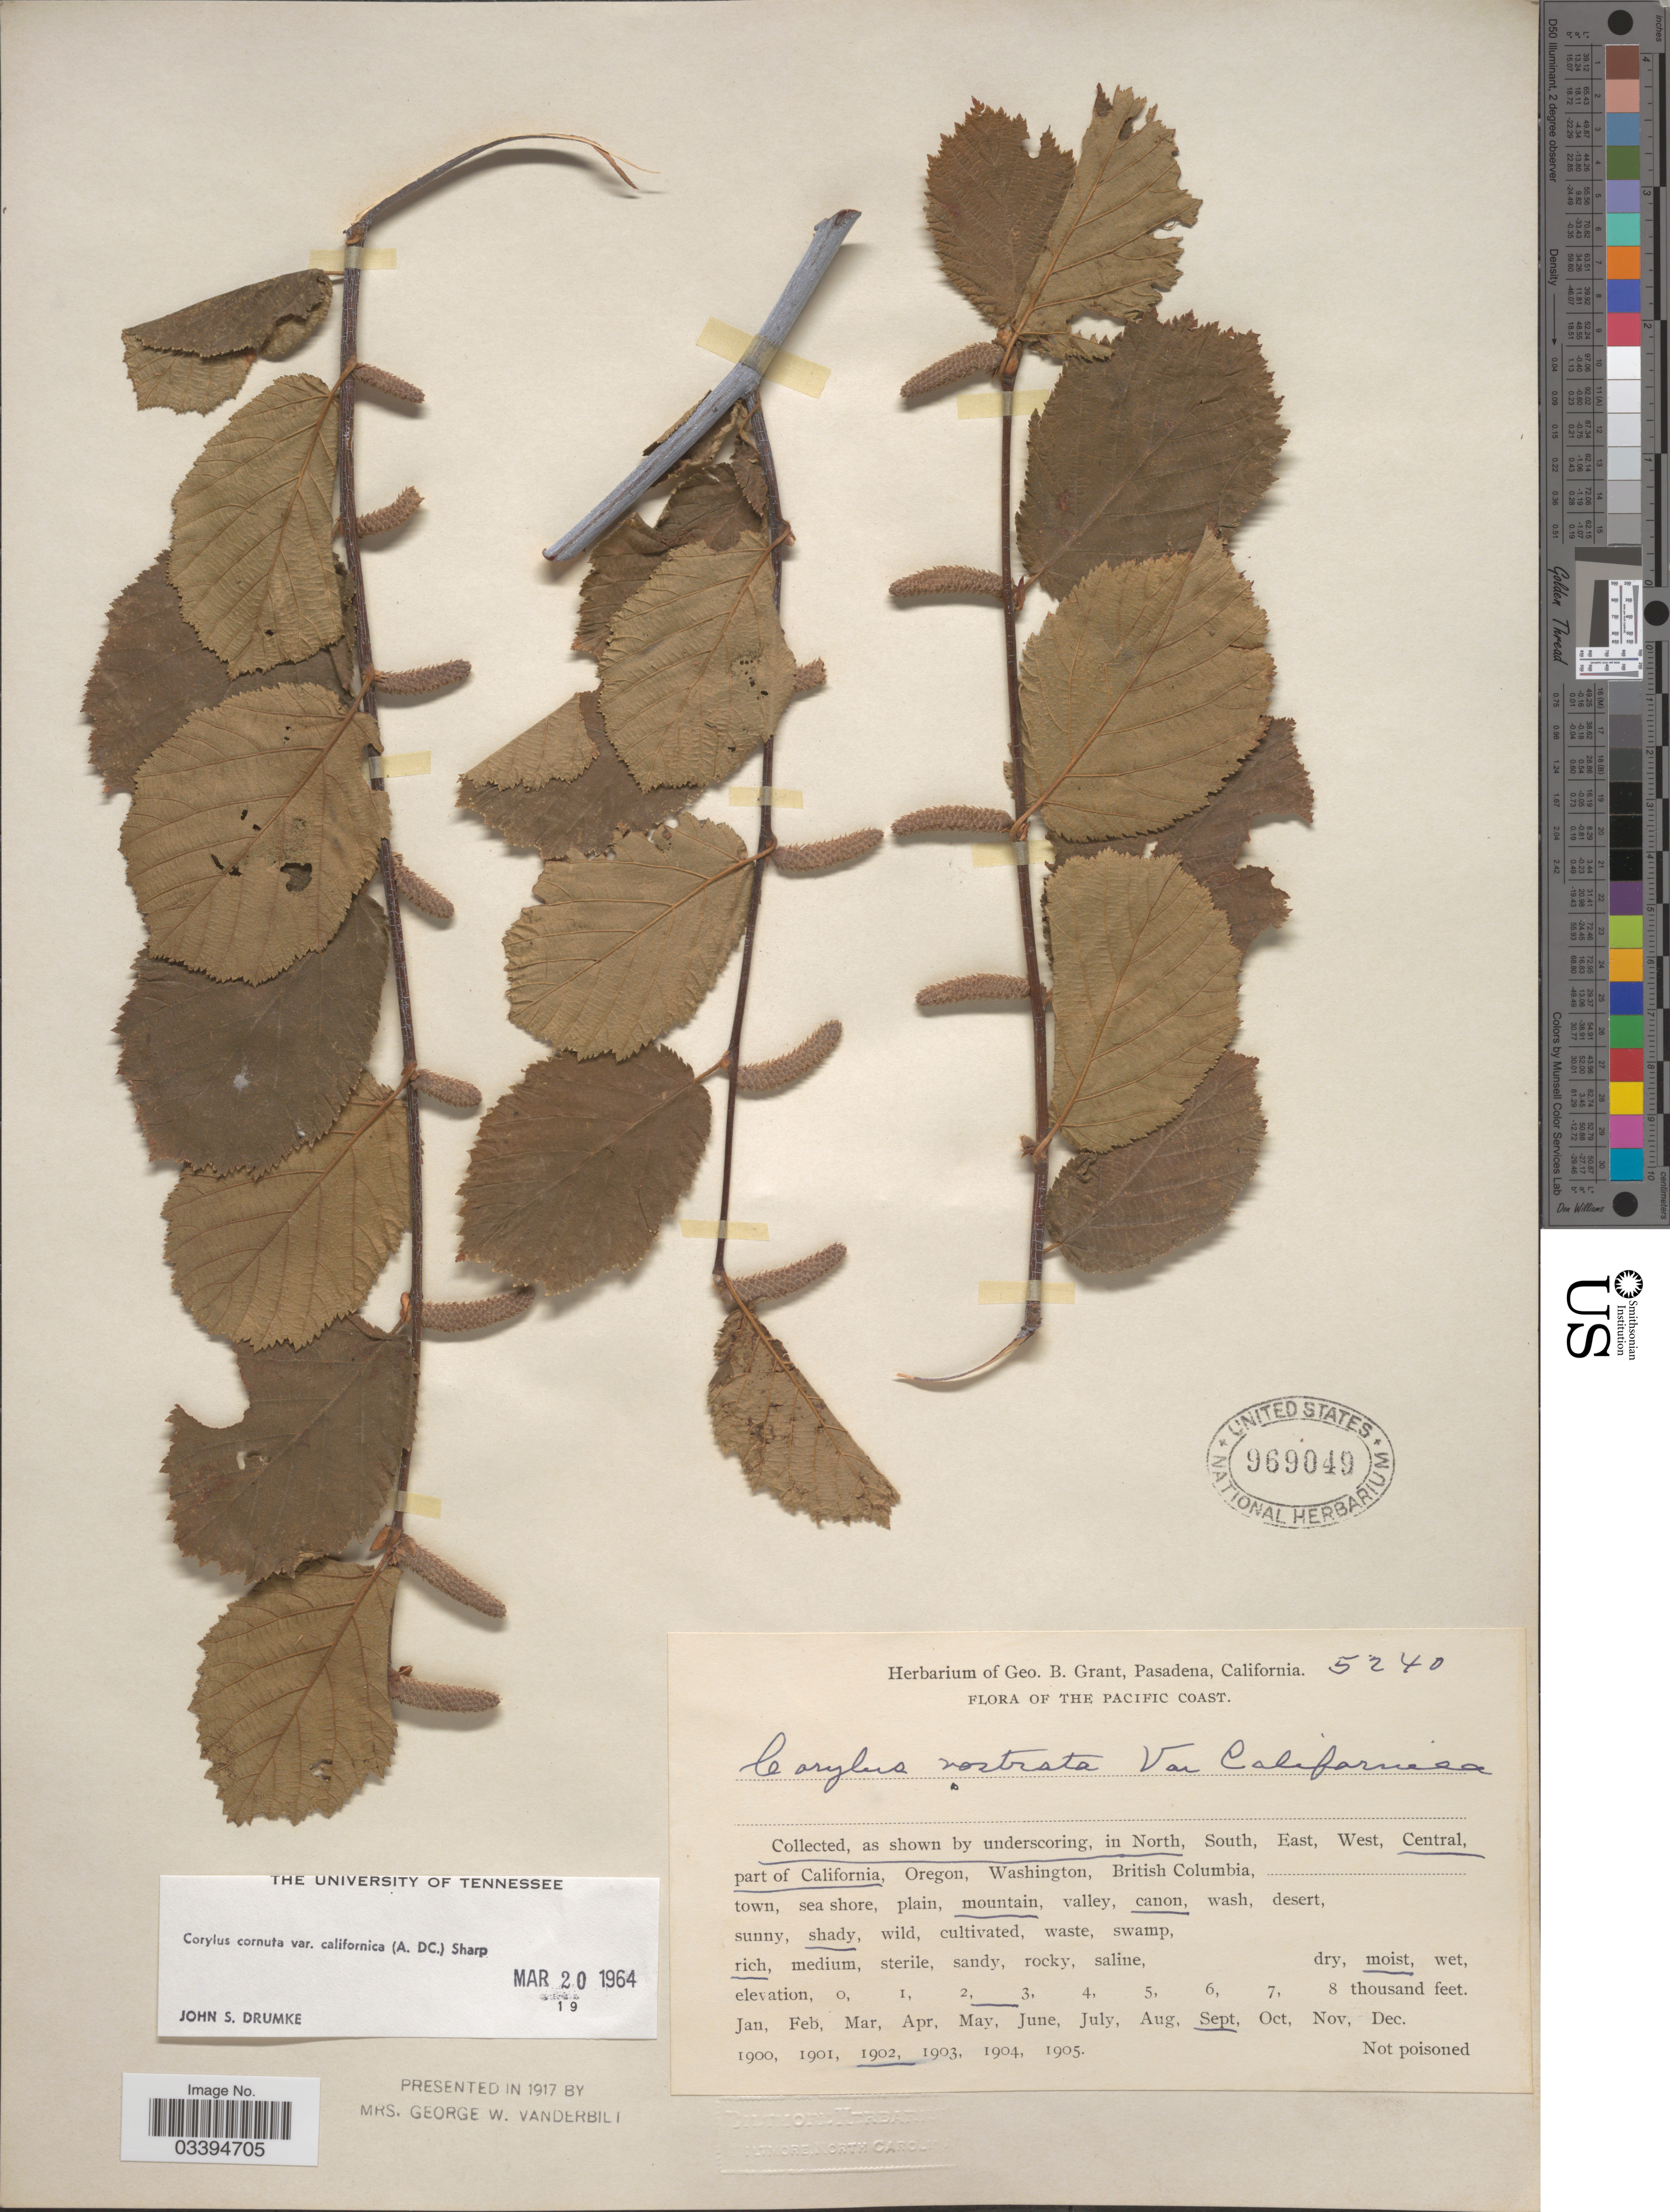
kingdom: Plantae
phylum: Tracheophyta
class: Magnoliopsida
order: Fagales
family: Betulaceae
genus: Corylus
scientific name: Corylus cornuta var. californica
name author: Marshall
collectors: ex herb. Geo. B. Grant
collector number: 5240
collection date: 1902-09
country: United States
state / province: California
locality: The Pacific Coast, in North, Central, part of California.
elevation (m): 610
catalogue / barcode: US 969049